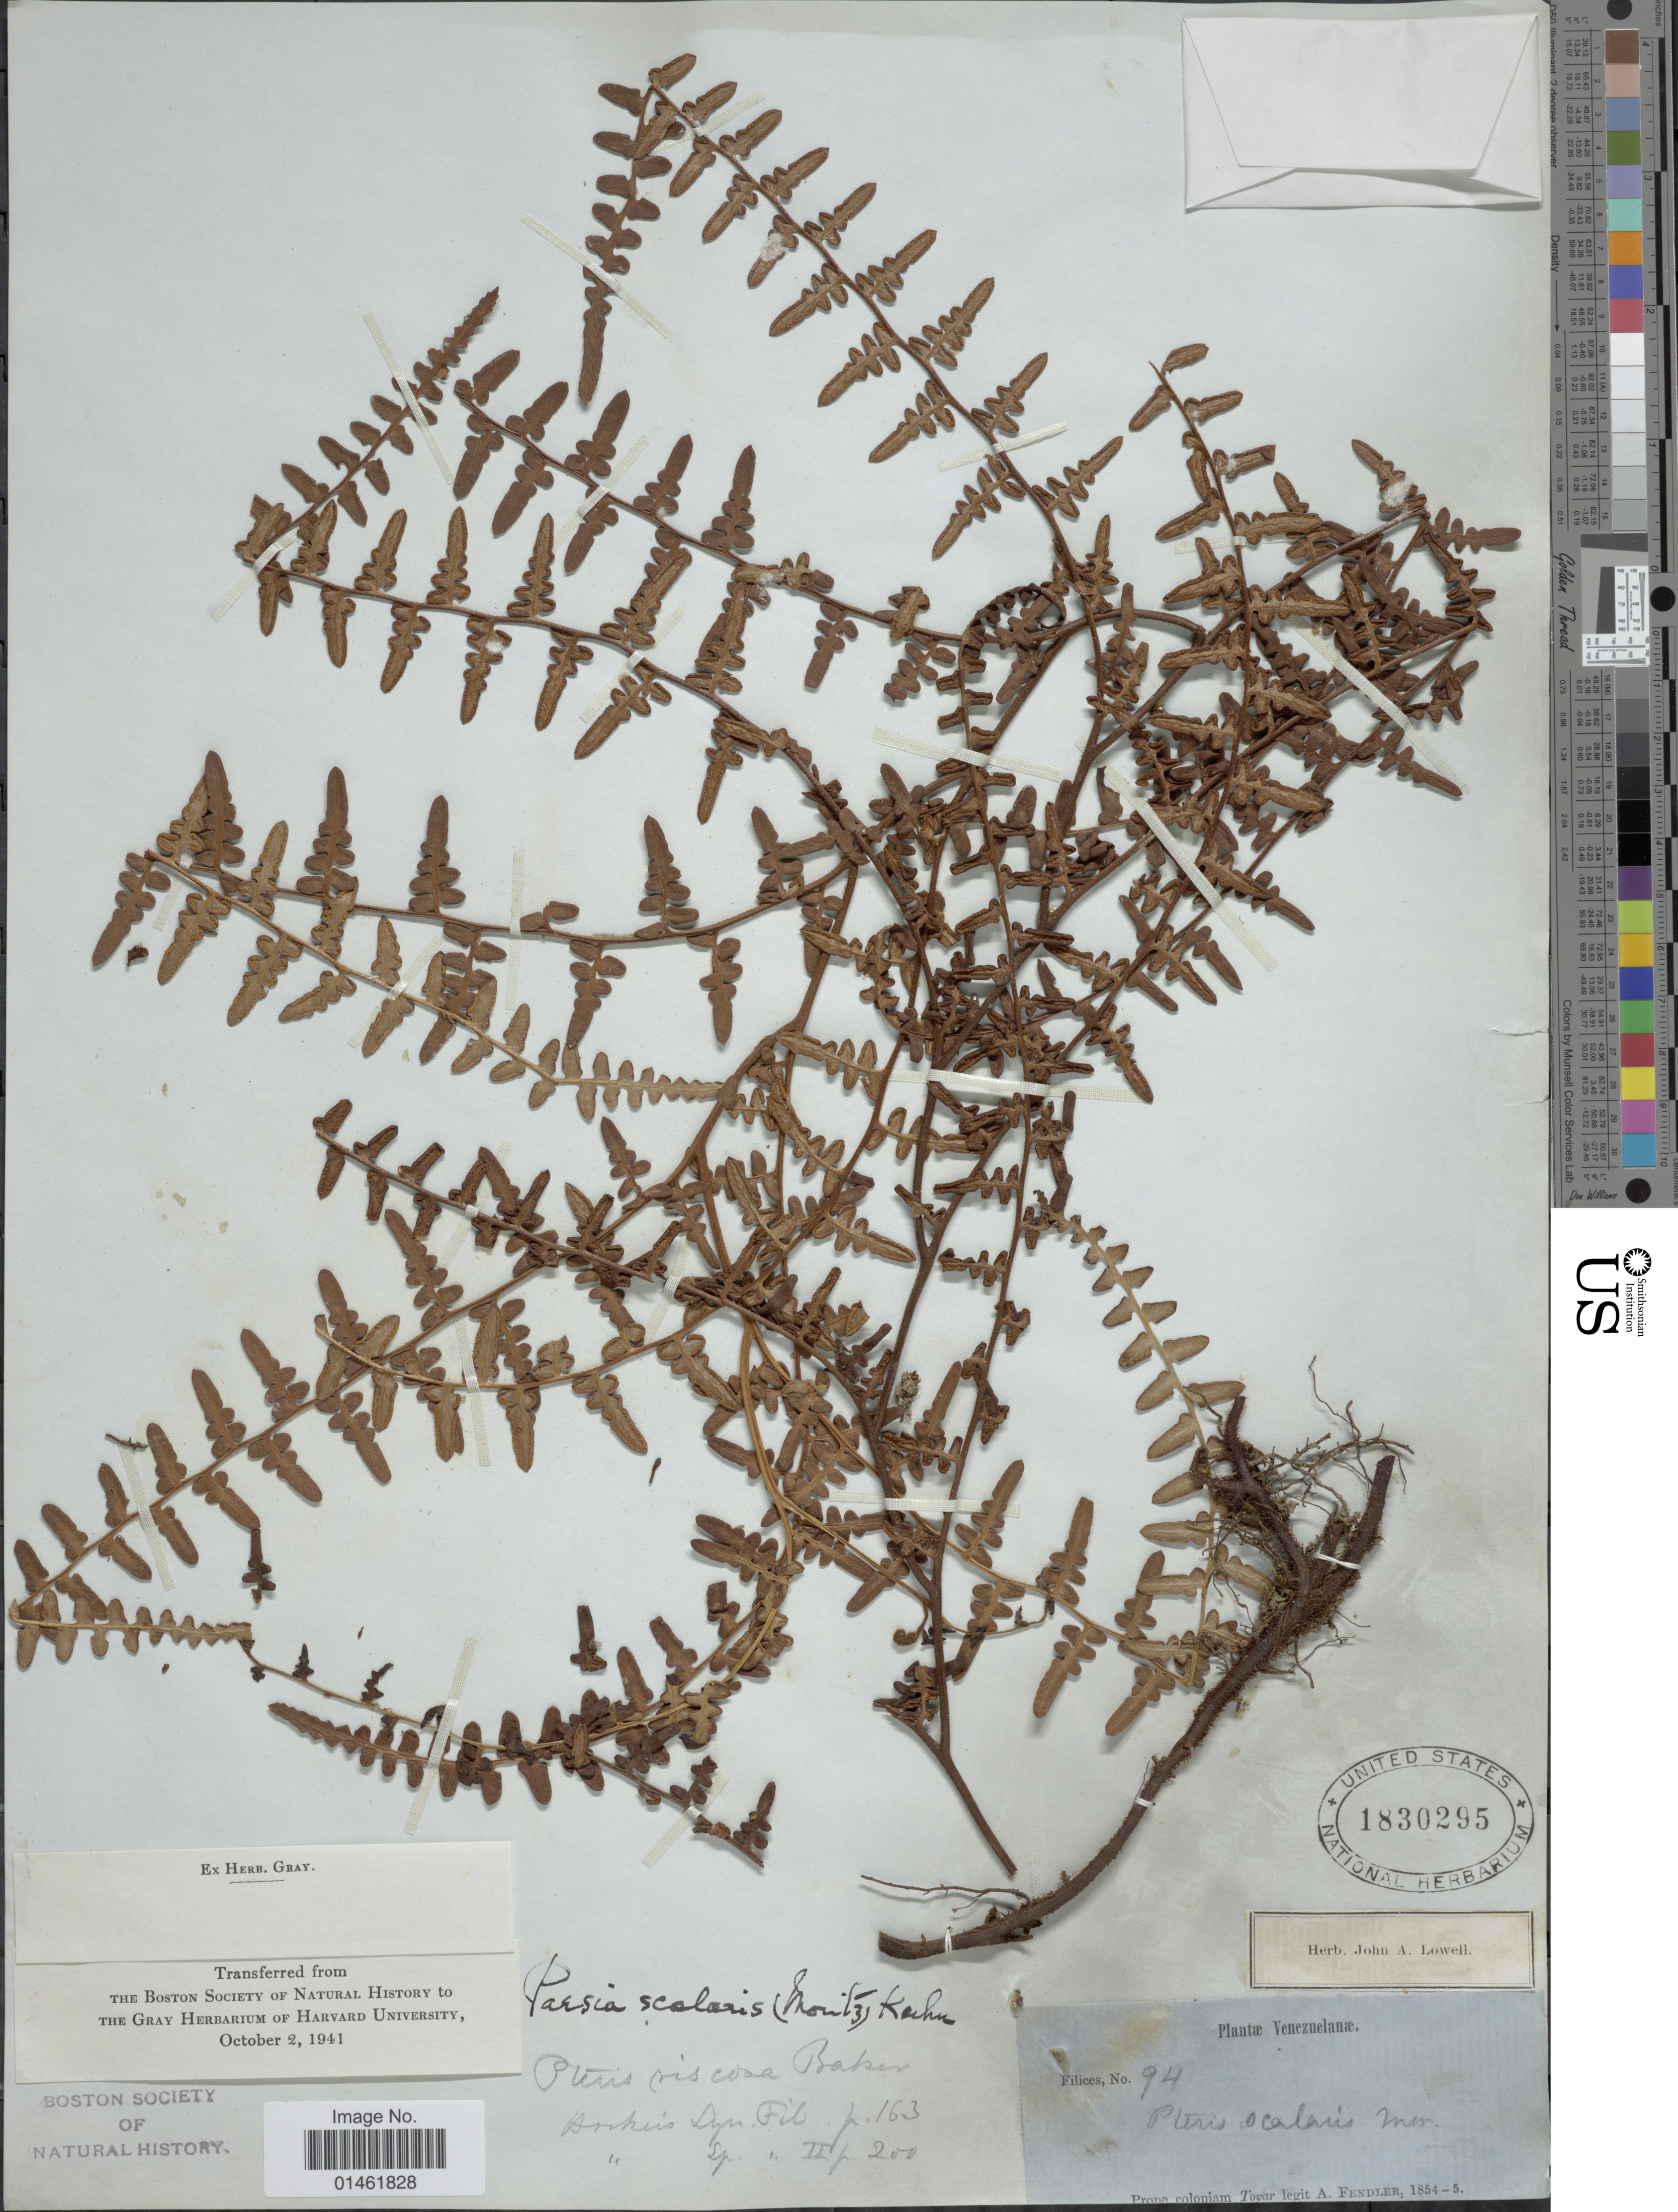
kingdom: Plantae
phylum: Tracheophyta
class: Polypodiopsida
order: Polypodiales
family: Dennstaedtiaceae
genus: Paesia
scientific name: Paesia glandulosa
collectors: A. Fendler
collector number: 94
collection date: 1854/1855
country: Venezuela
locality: Prope colonium Tovar, Venezuelanae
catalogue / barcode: US 1830295